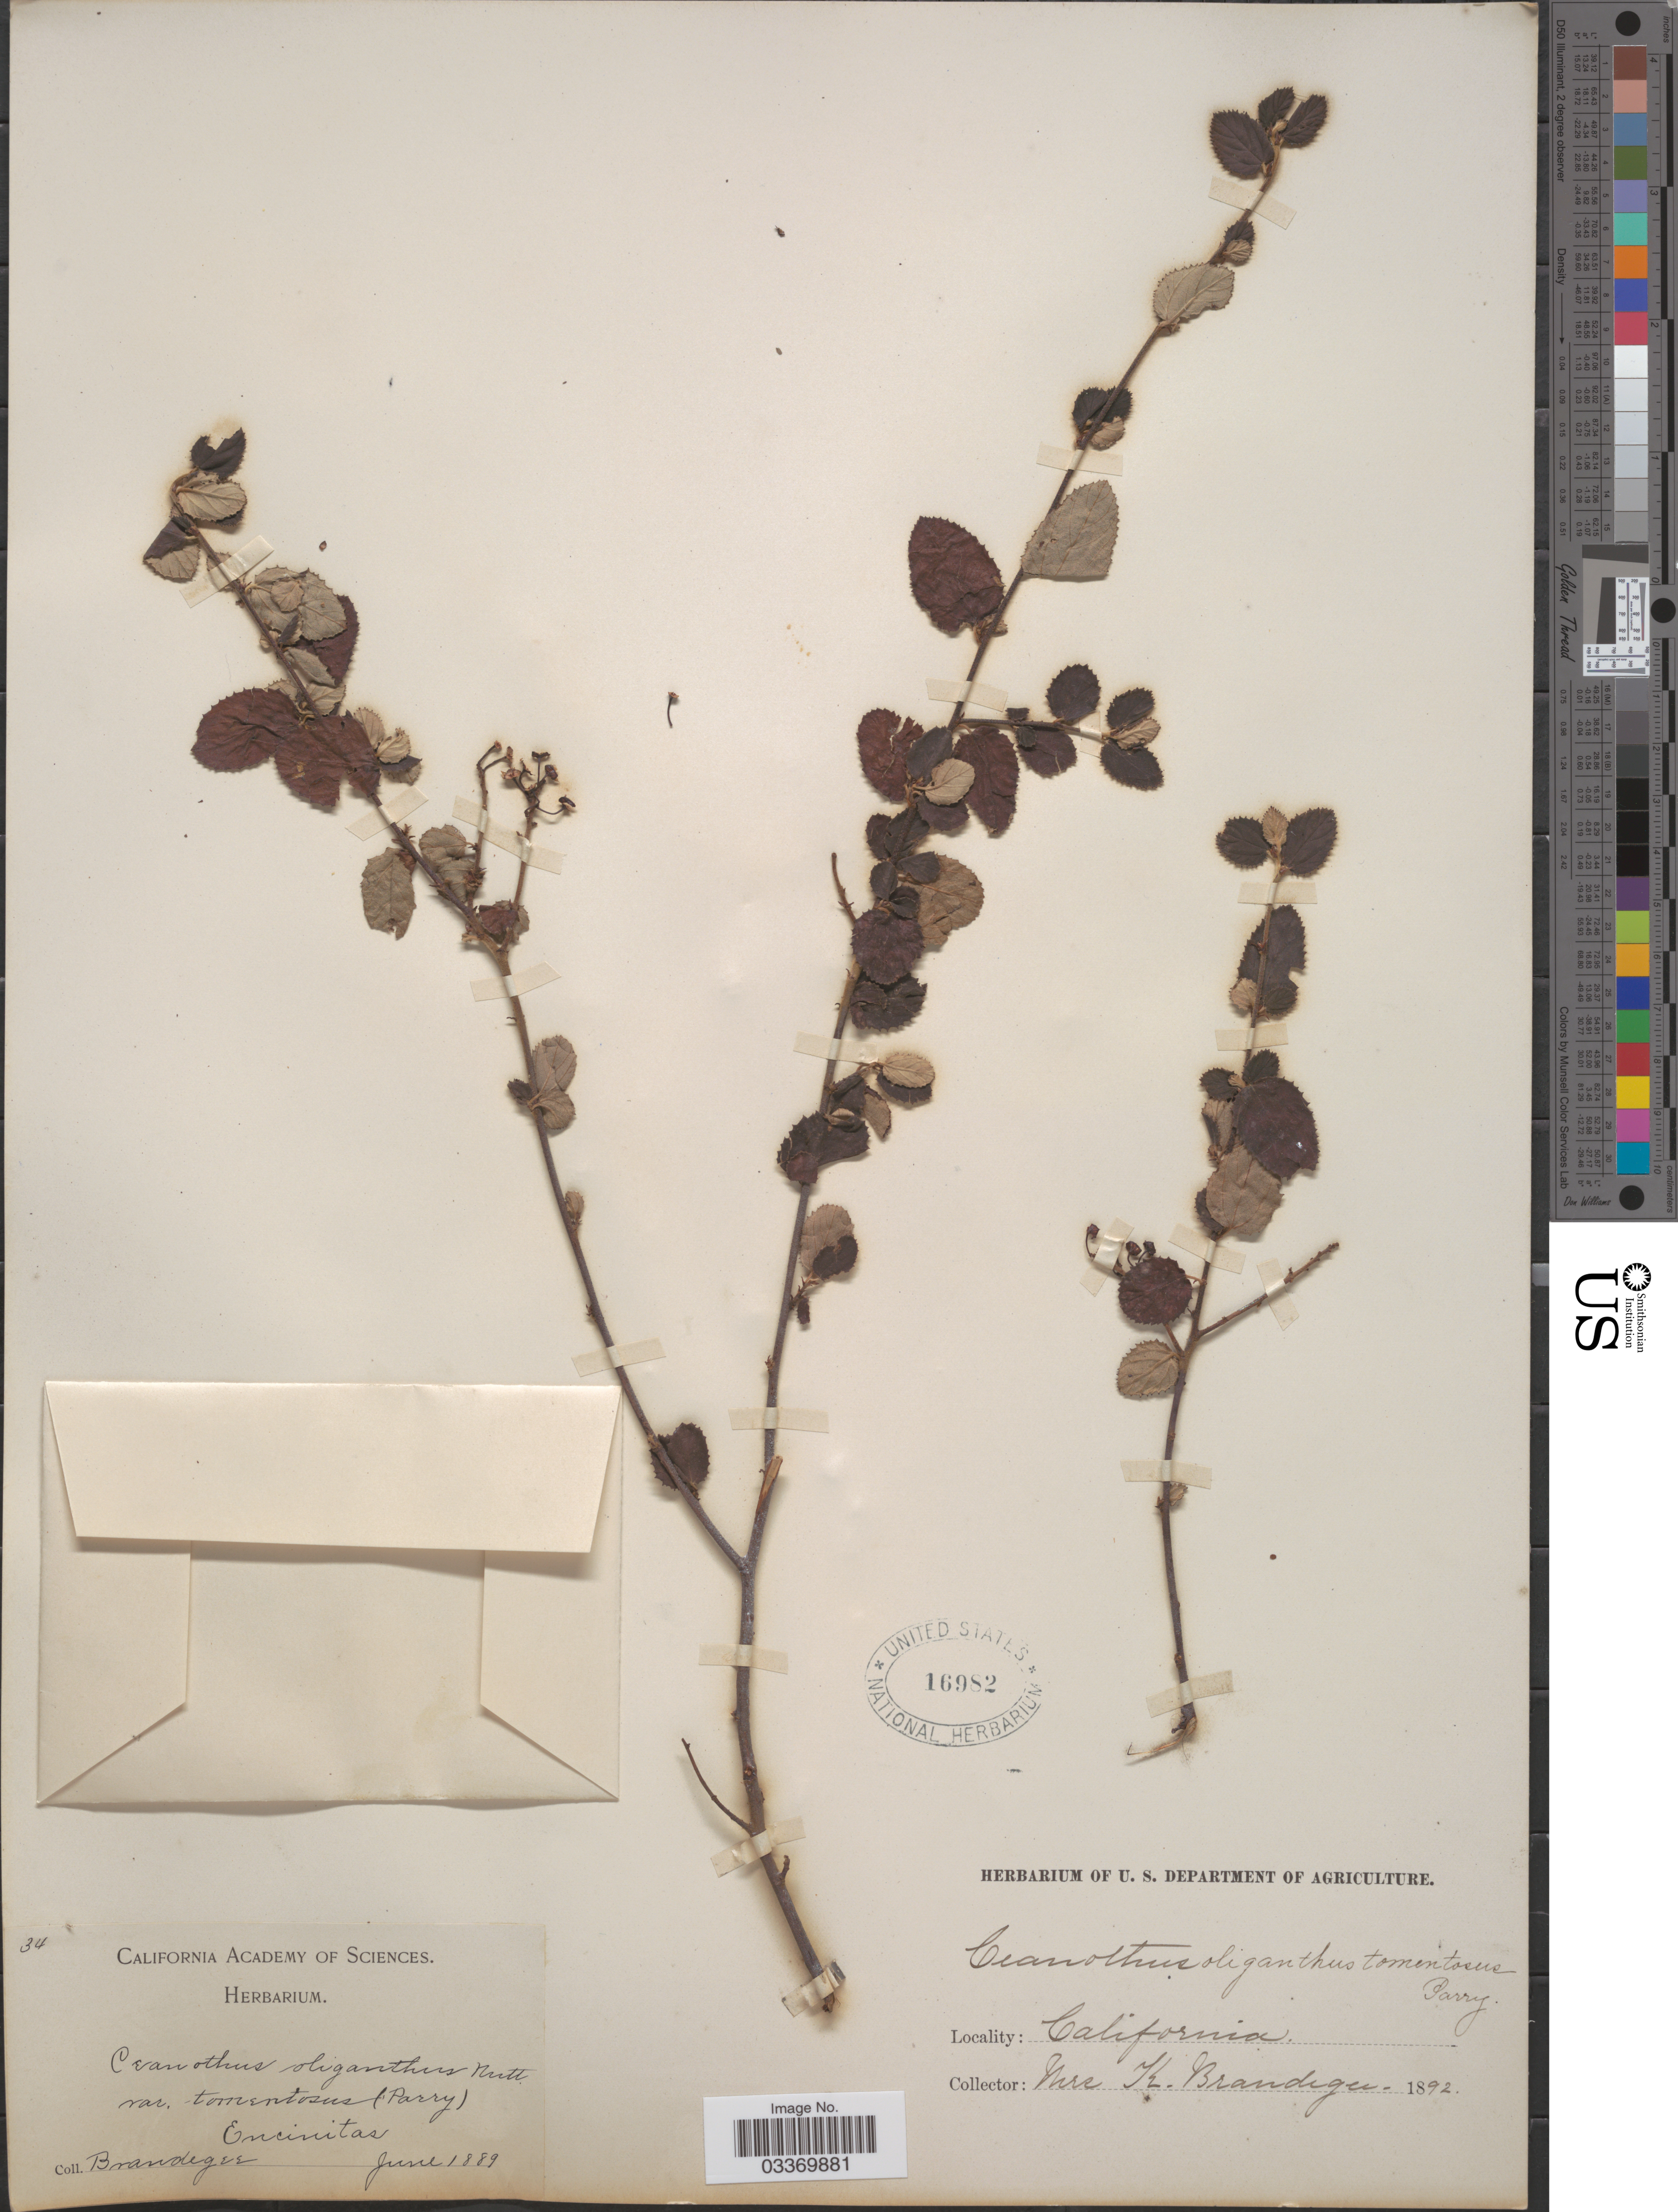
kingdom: Plantae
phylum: Tracheophyta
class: Magnoliopsida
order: Rosales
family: Rhamnaceae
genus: Ceanothus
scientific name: Ceanothus oliganthus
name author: Nutt.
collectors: K. Brandegee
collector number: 34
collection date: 1889-06/1892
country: United States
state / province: California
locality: Encinitas.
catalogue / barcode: US 16982